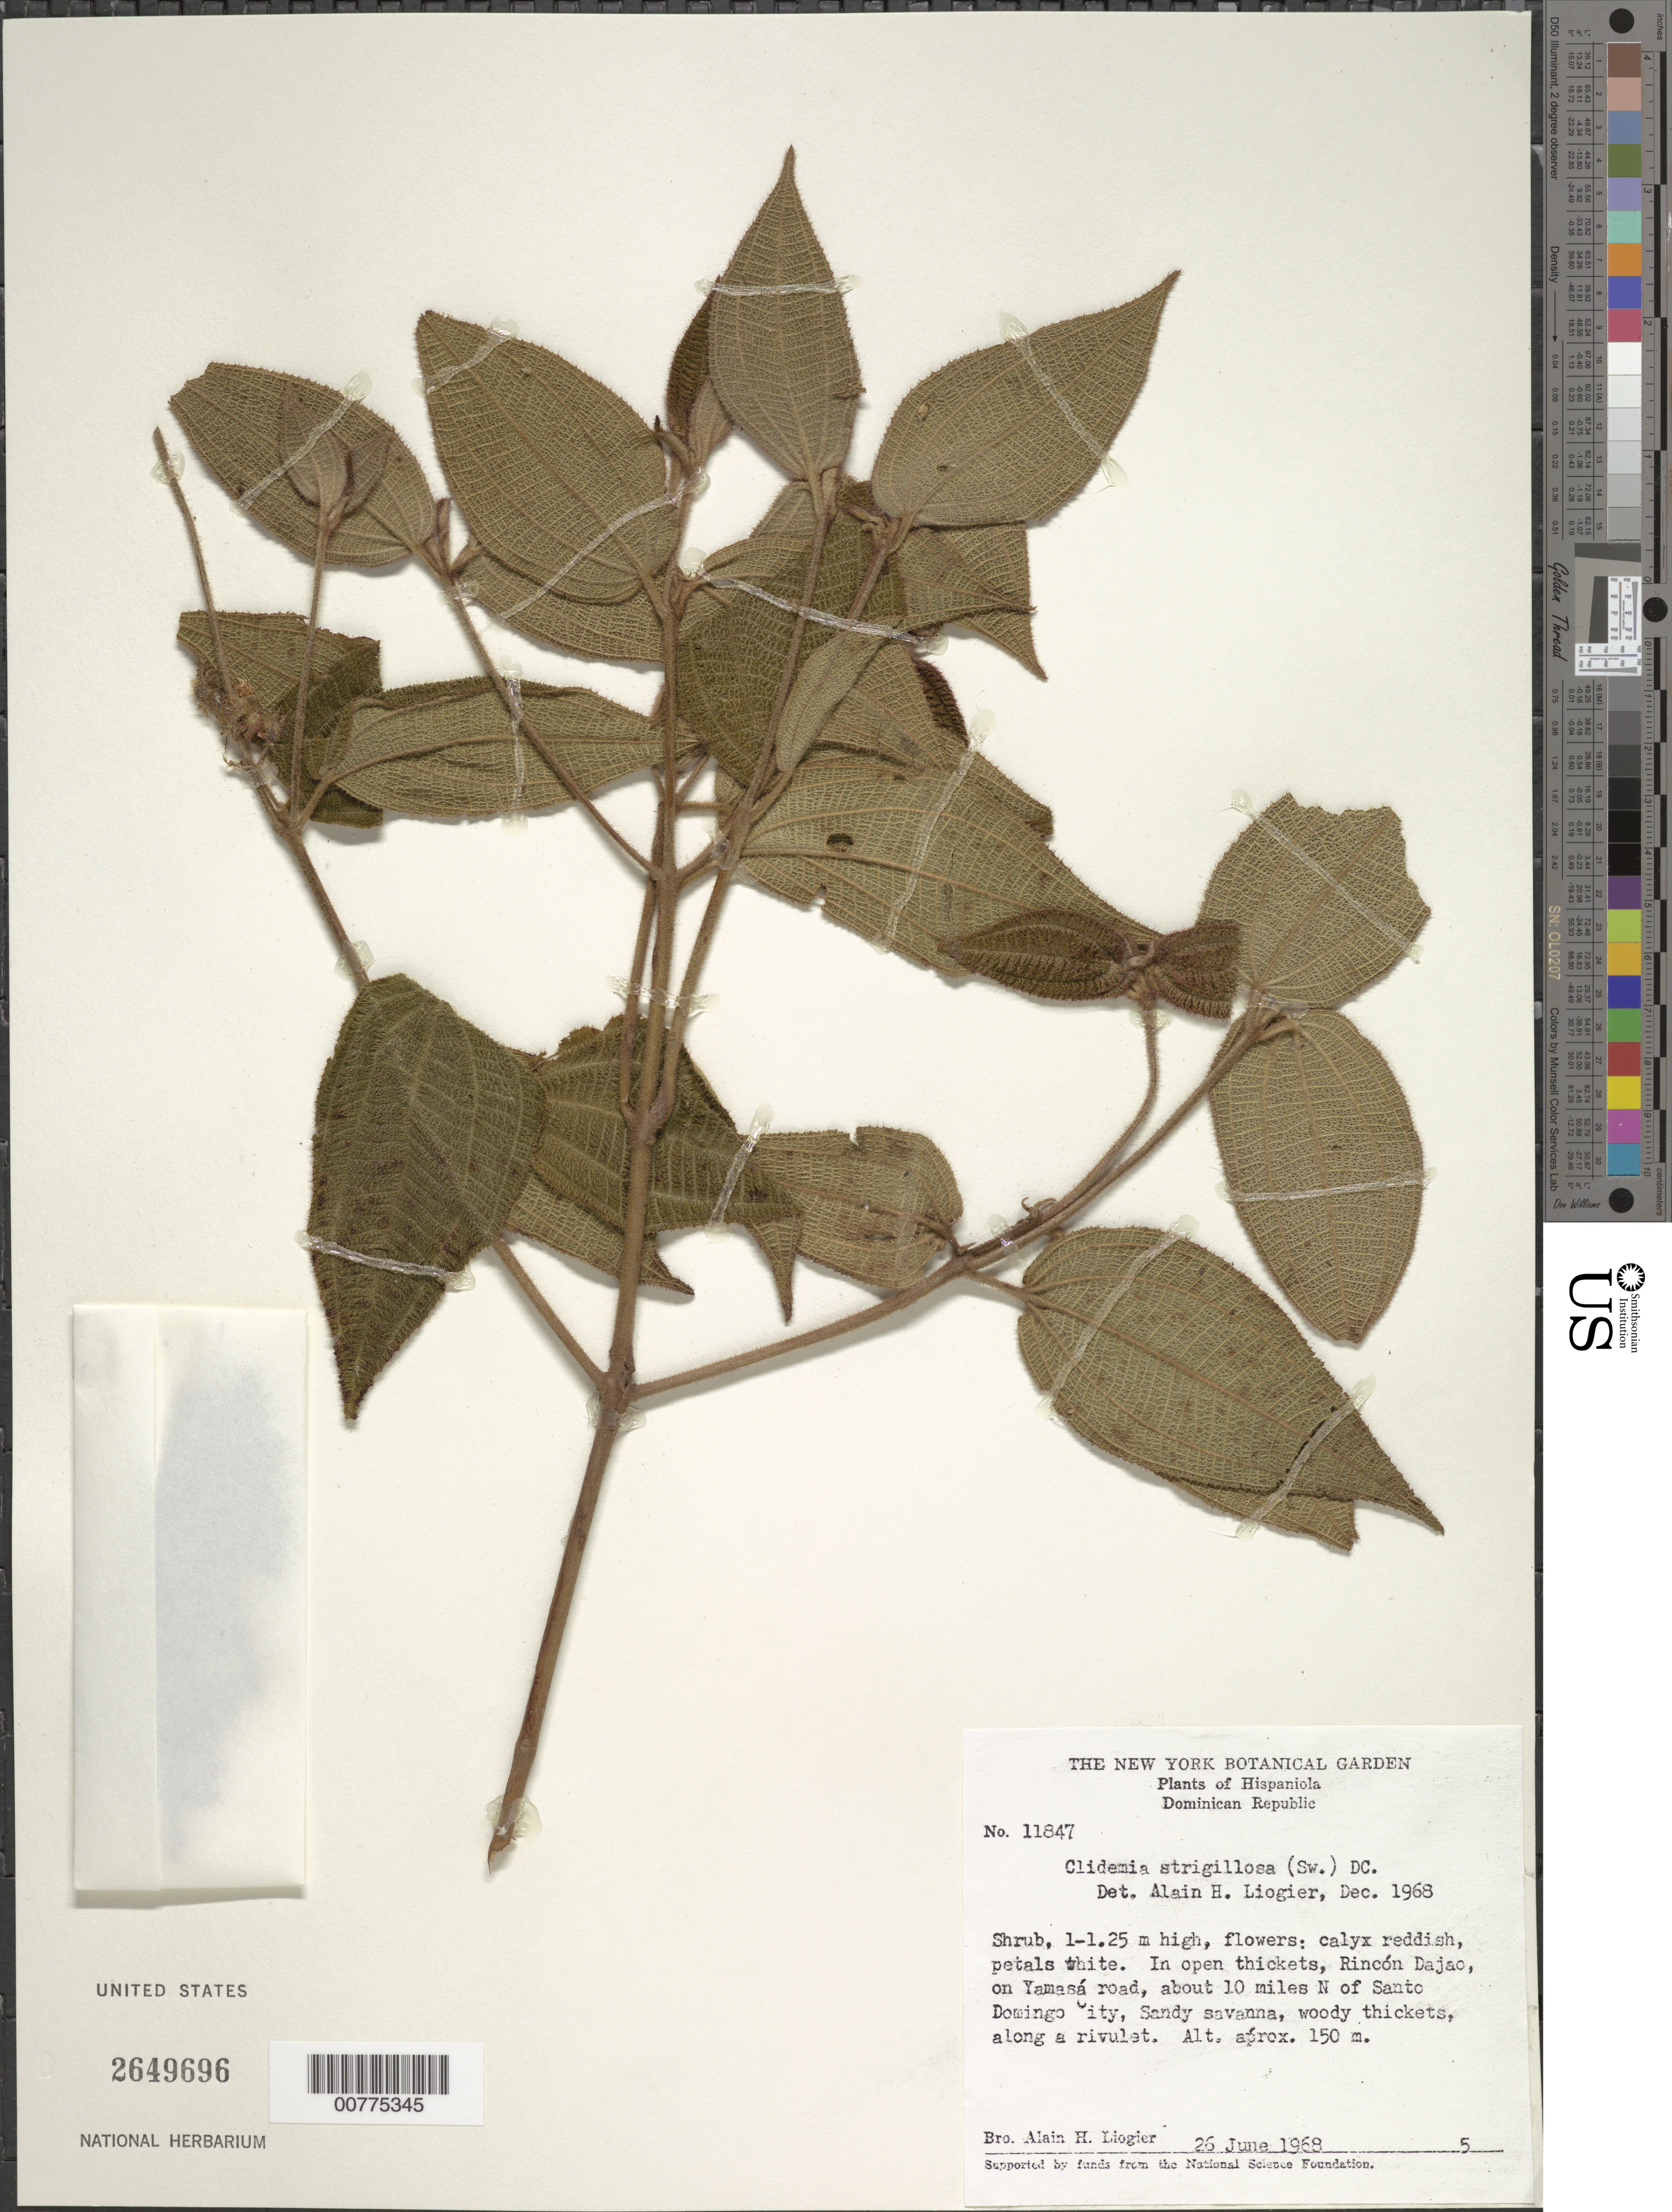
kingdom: Plantae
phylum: Tracheophyta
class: Magnoliopsida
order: Myrtales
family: Melastomataceae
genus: Clidemia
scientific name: Clidemia strigillosa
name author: (Sw.) DC.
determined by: Liogier, Alain H.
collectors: A. H. Liogier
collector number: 11847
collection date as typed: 26 Jun 1968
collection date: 1968-06-26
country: Dominican Republic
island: Hispaniola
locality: About 10 miles N of Santo Domingo City, on Yamasá road, Rincón Dajao.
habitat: Sandy savanna, woody thickets (open) along a rivulent.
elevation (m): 150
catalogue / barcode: US 2649696